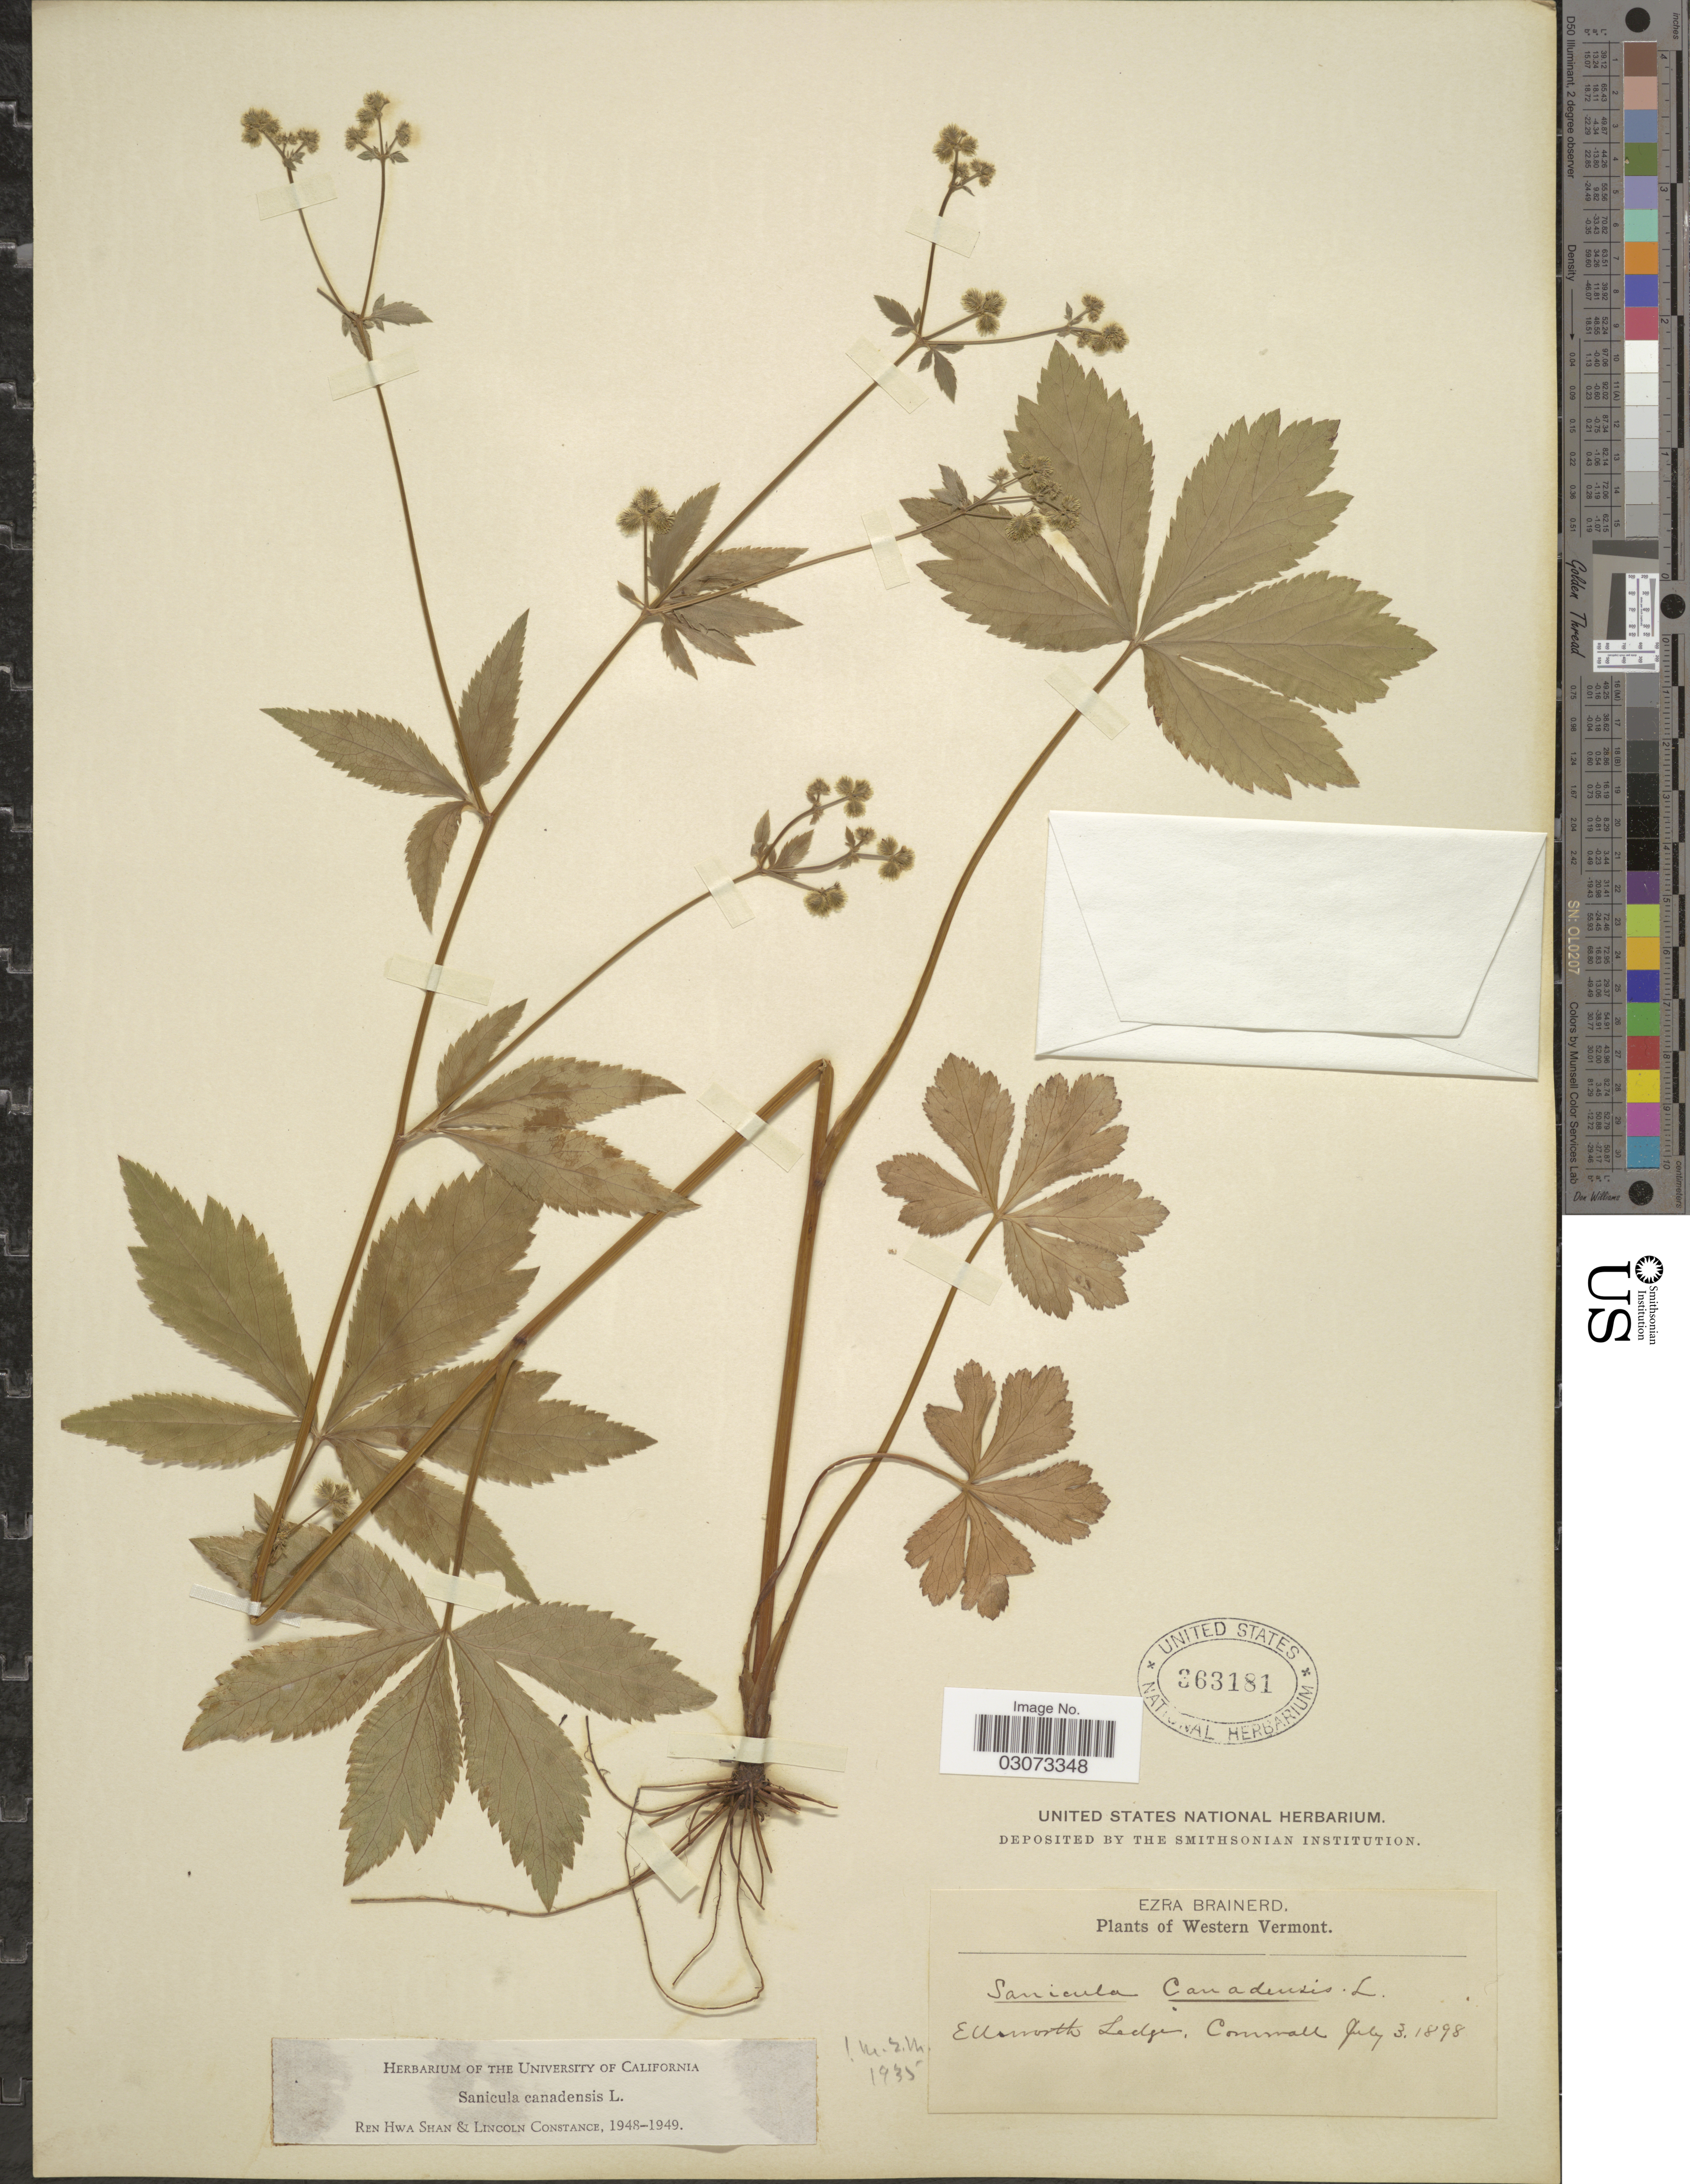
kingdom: Plantae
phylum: Tracheophyta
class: Magnoliopsida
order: Apiales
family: Apiaceae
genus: Sanicula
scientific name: Sanicula canadensis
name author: L.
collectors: E. Brainerd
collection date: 1898-07-03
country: United States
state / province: Vermont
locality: Western Vermont. Ellsworth Ledges. Cornwall.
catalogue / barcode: US 363181